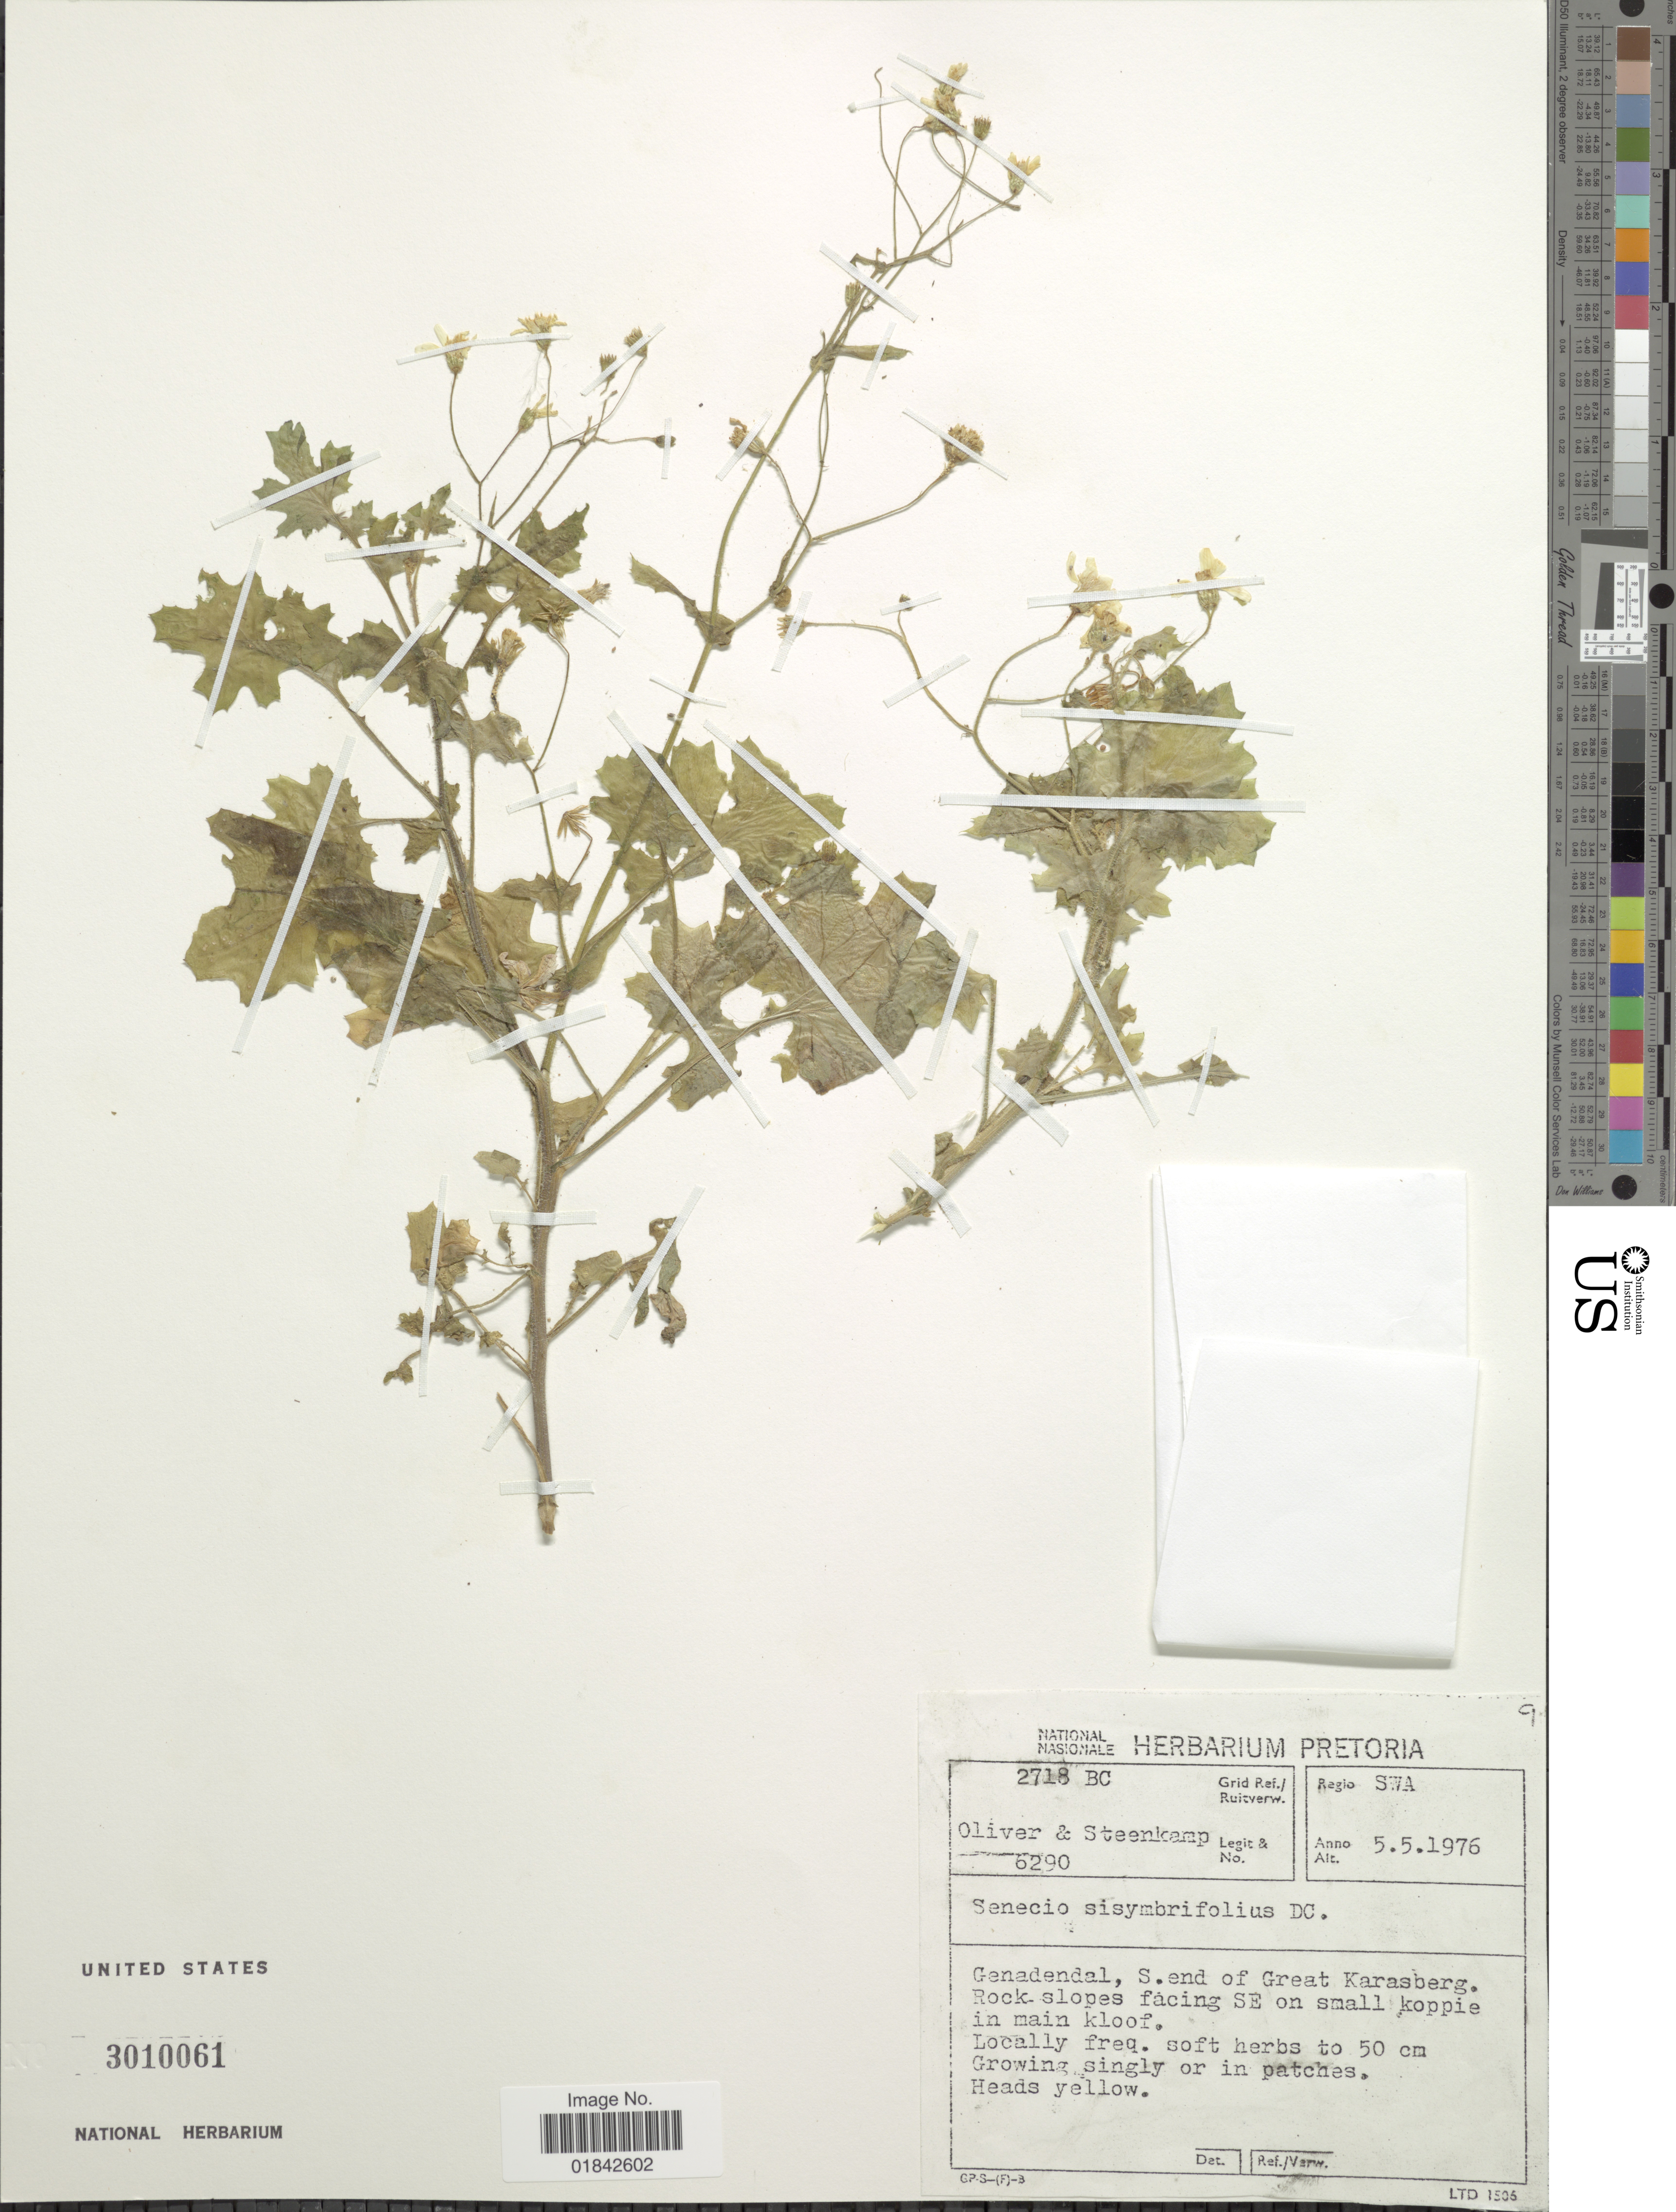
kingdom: Plantae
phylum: Tracheophyta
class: Magnoliopsida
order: Asterales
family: Asteraceae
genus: Senecio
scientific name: Senecio sisymbrifolius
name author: DC.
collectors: Oliver, -- & -- Steenkamp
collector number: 6290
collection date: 1976-05-05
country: Namibia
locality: SWA, Genadendal, S. end of Great Karasberg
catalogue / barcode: US 3010061